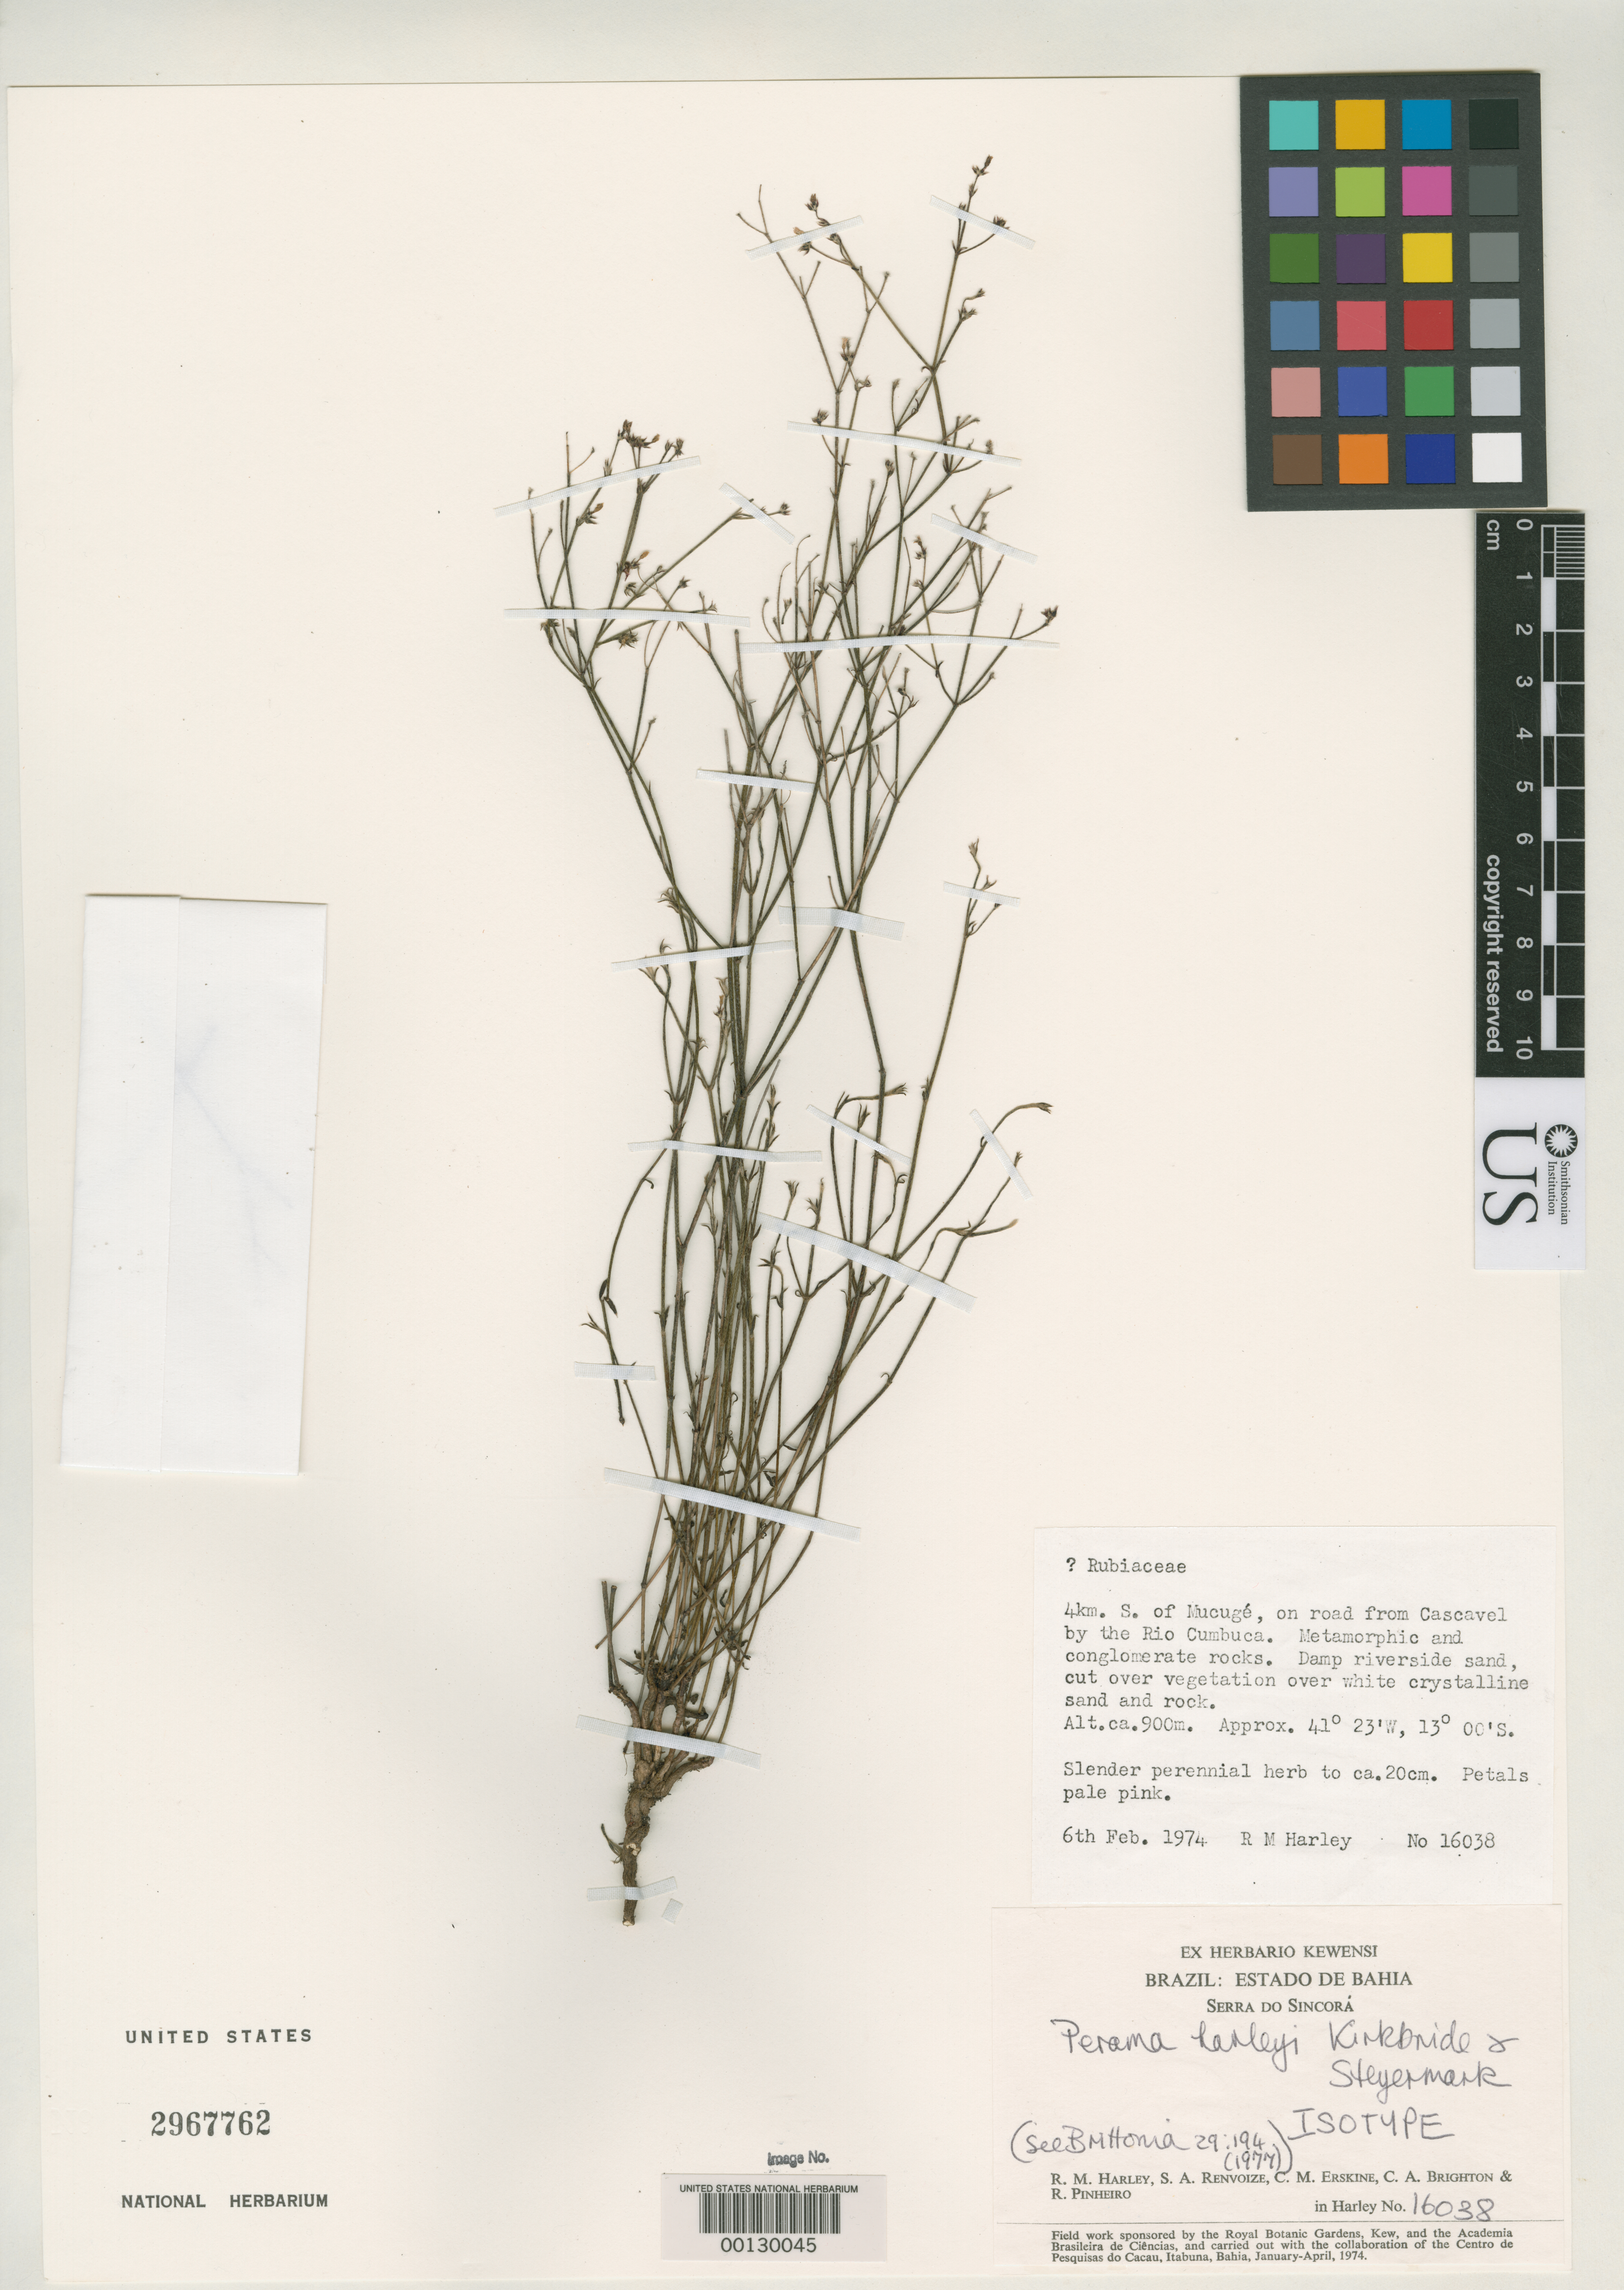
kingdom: Plantae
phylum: Tracheophyta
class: Magnoliopsida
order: Gentianales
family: Rubiaceae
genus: Perama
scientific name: Perama harleyi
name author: J.H. Kirkbr. & Steyerm.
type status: Isotype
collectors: R. M. Harley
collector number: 16038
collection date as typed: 06 Feb 1974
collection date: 1974-02-06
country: Brazil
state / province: Bahia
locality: Serra do Sincora.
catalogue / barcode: US 2967762